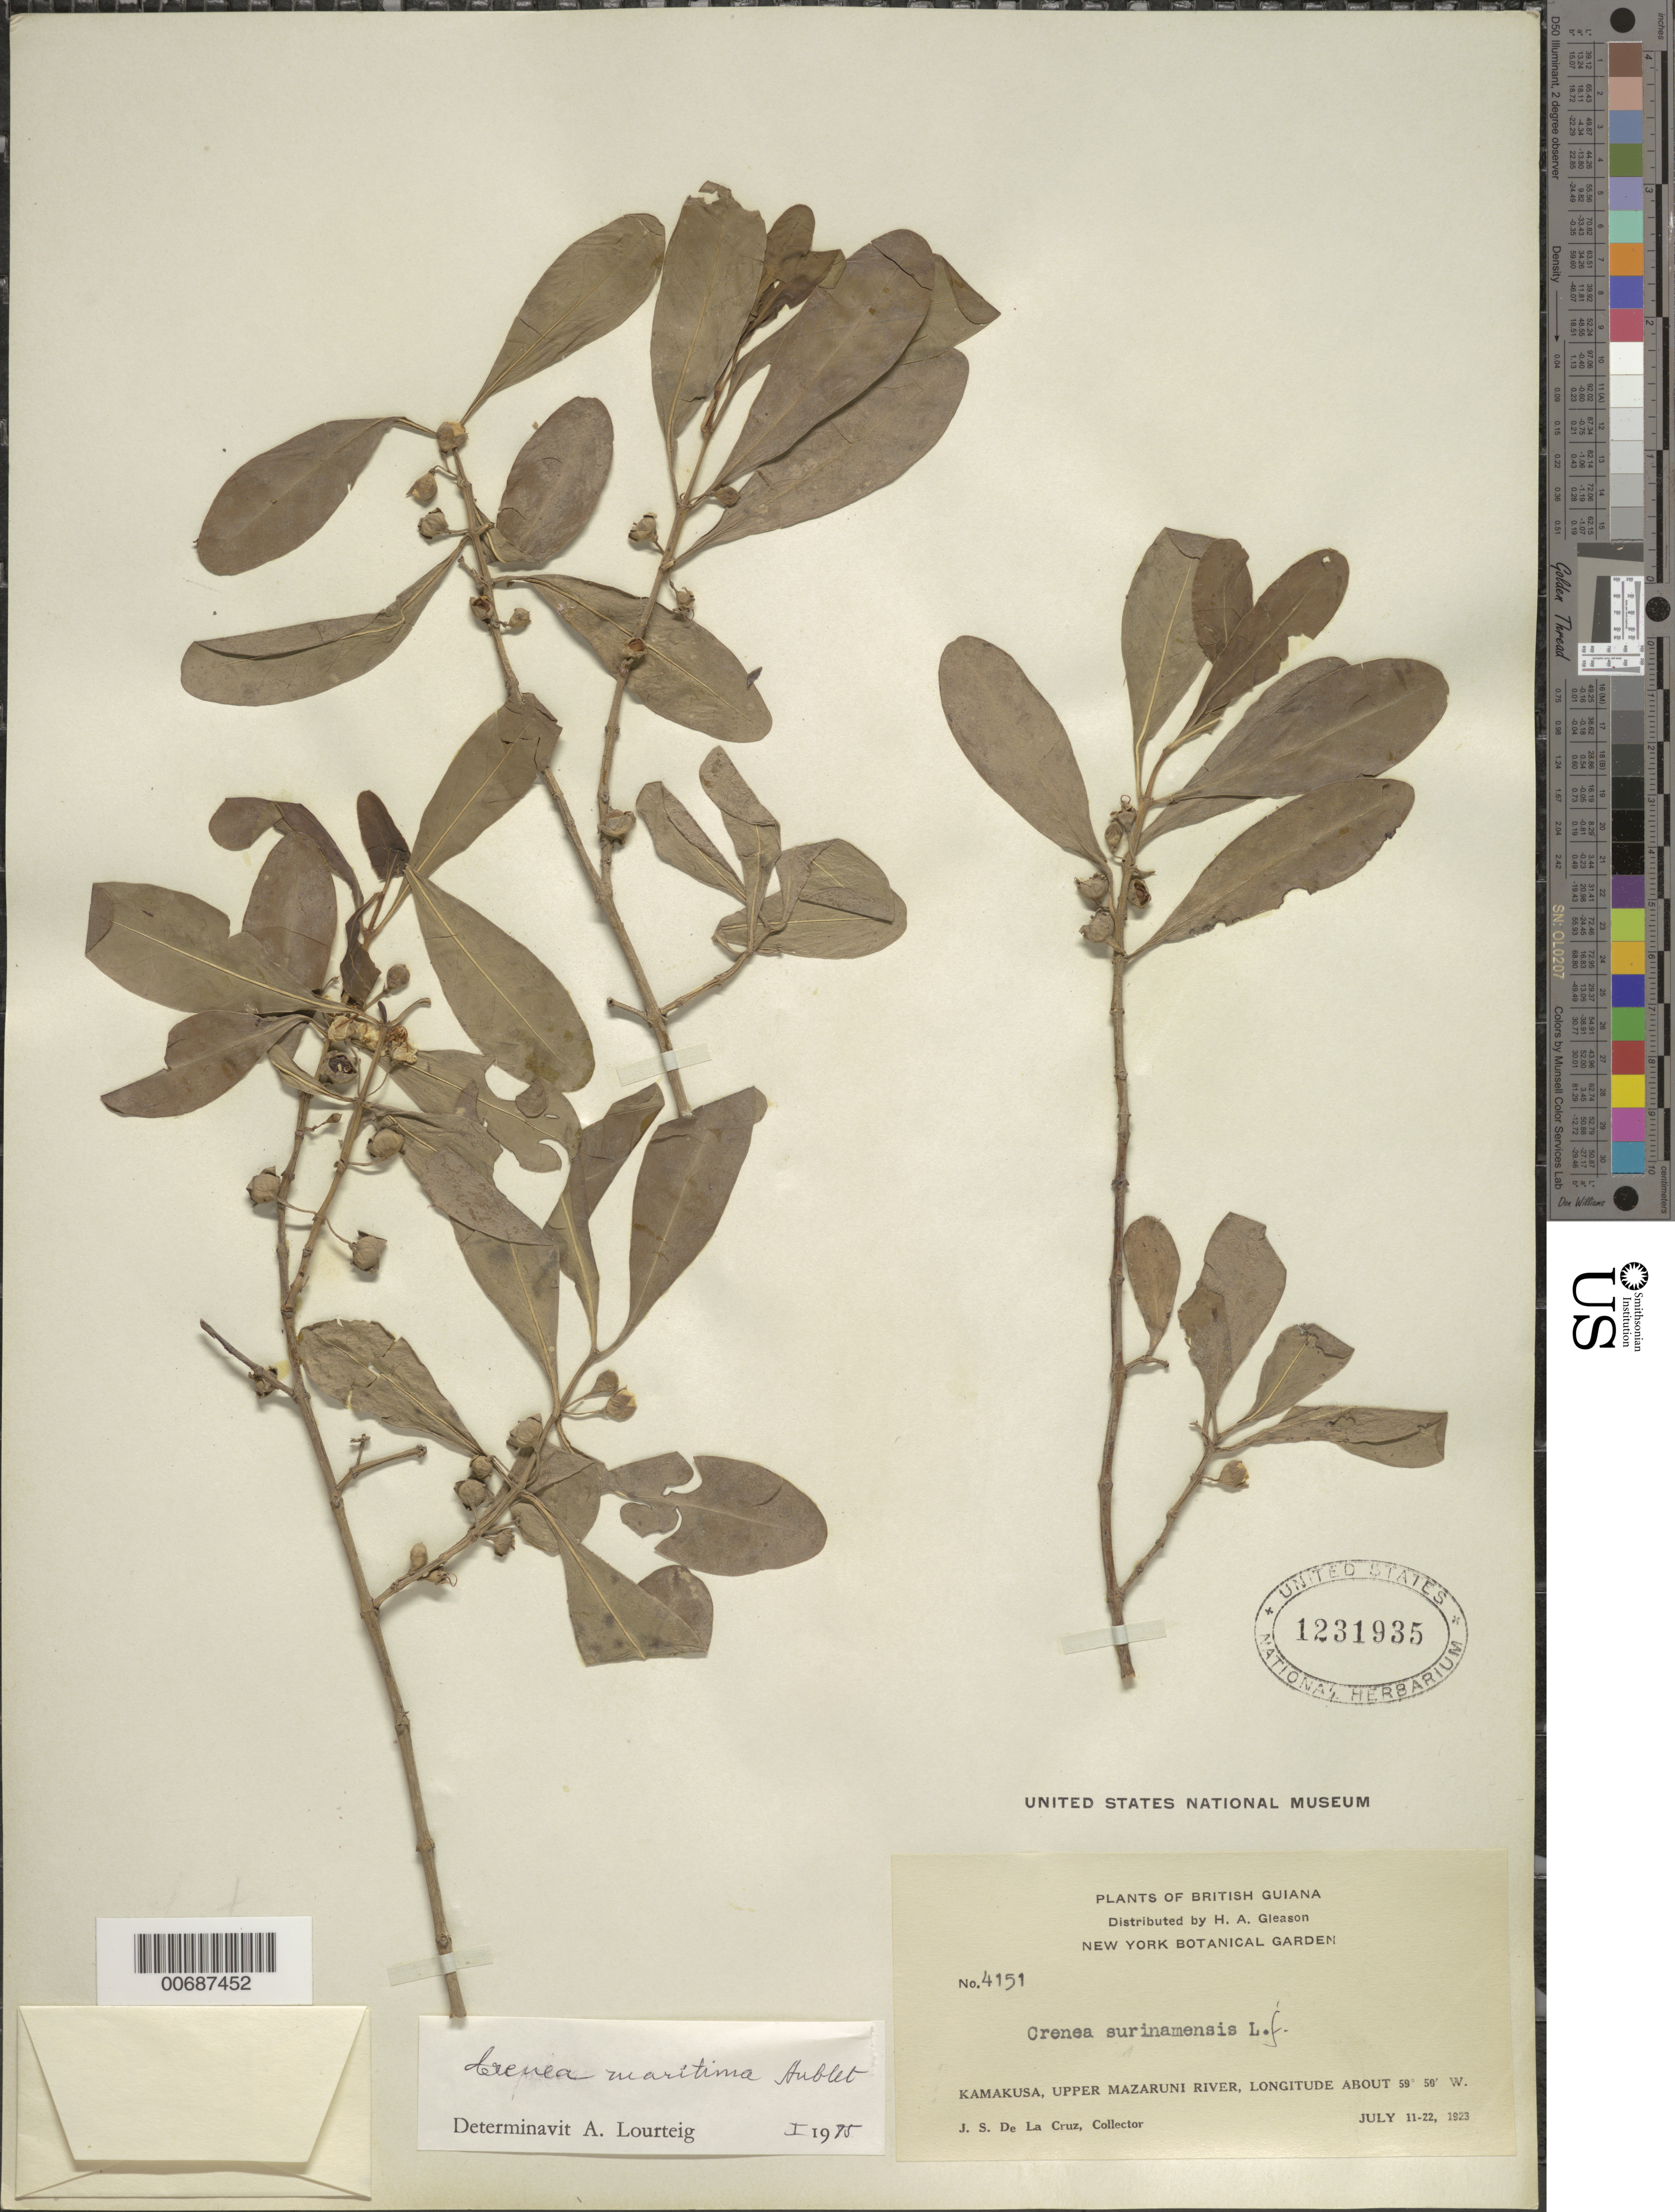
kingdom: Plantae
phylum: Tracheophyta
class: Magnoliopsida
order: Myrtales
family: Lythraceae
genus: Ammannia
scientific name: Ammannia maritima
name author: (Aubl.) S.A. Graham et al.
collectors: J. S. de la Cruz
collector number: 4151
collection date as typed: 11-Jul-23 to 22-Jul-23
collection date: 1923-07-11/1923-07-22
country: Guyana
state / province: Cuyuni-Mazaruni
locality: Kamakusa, Upper Mazaruni R.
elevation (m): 100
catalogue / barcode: US 1231935